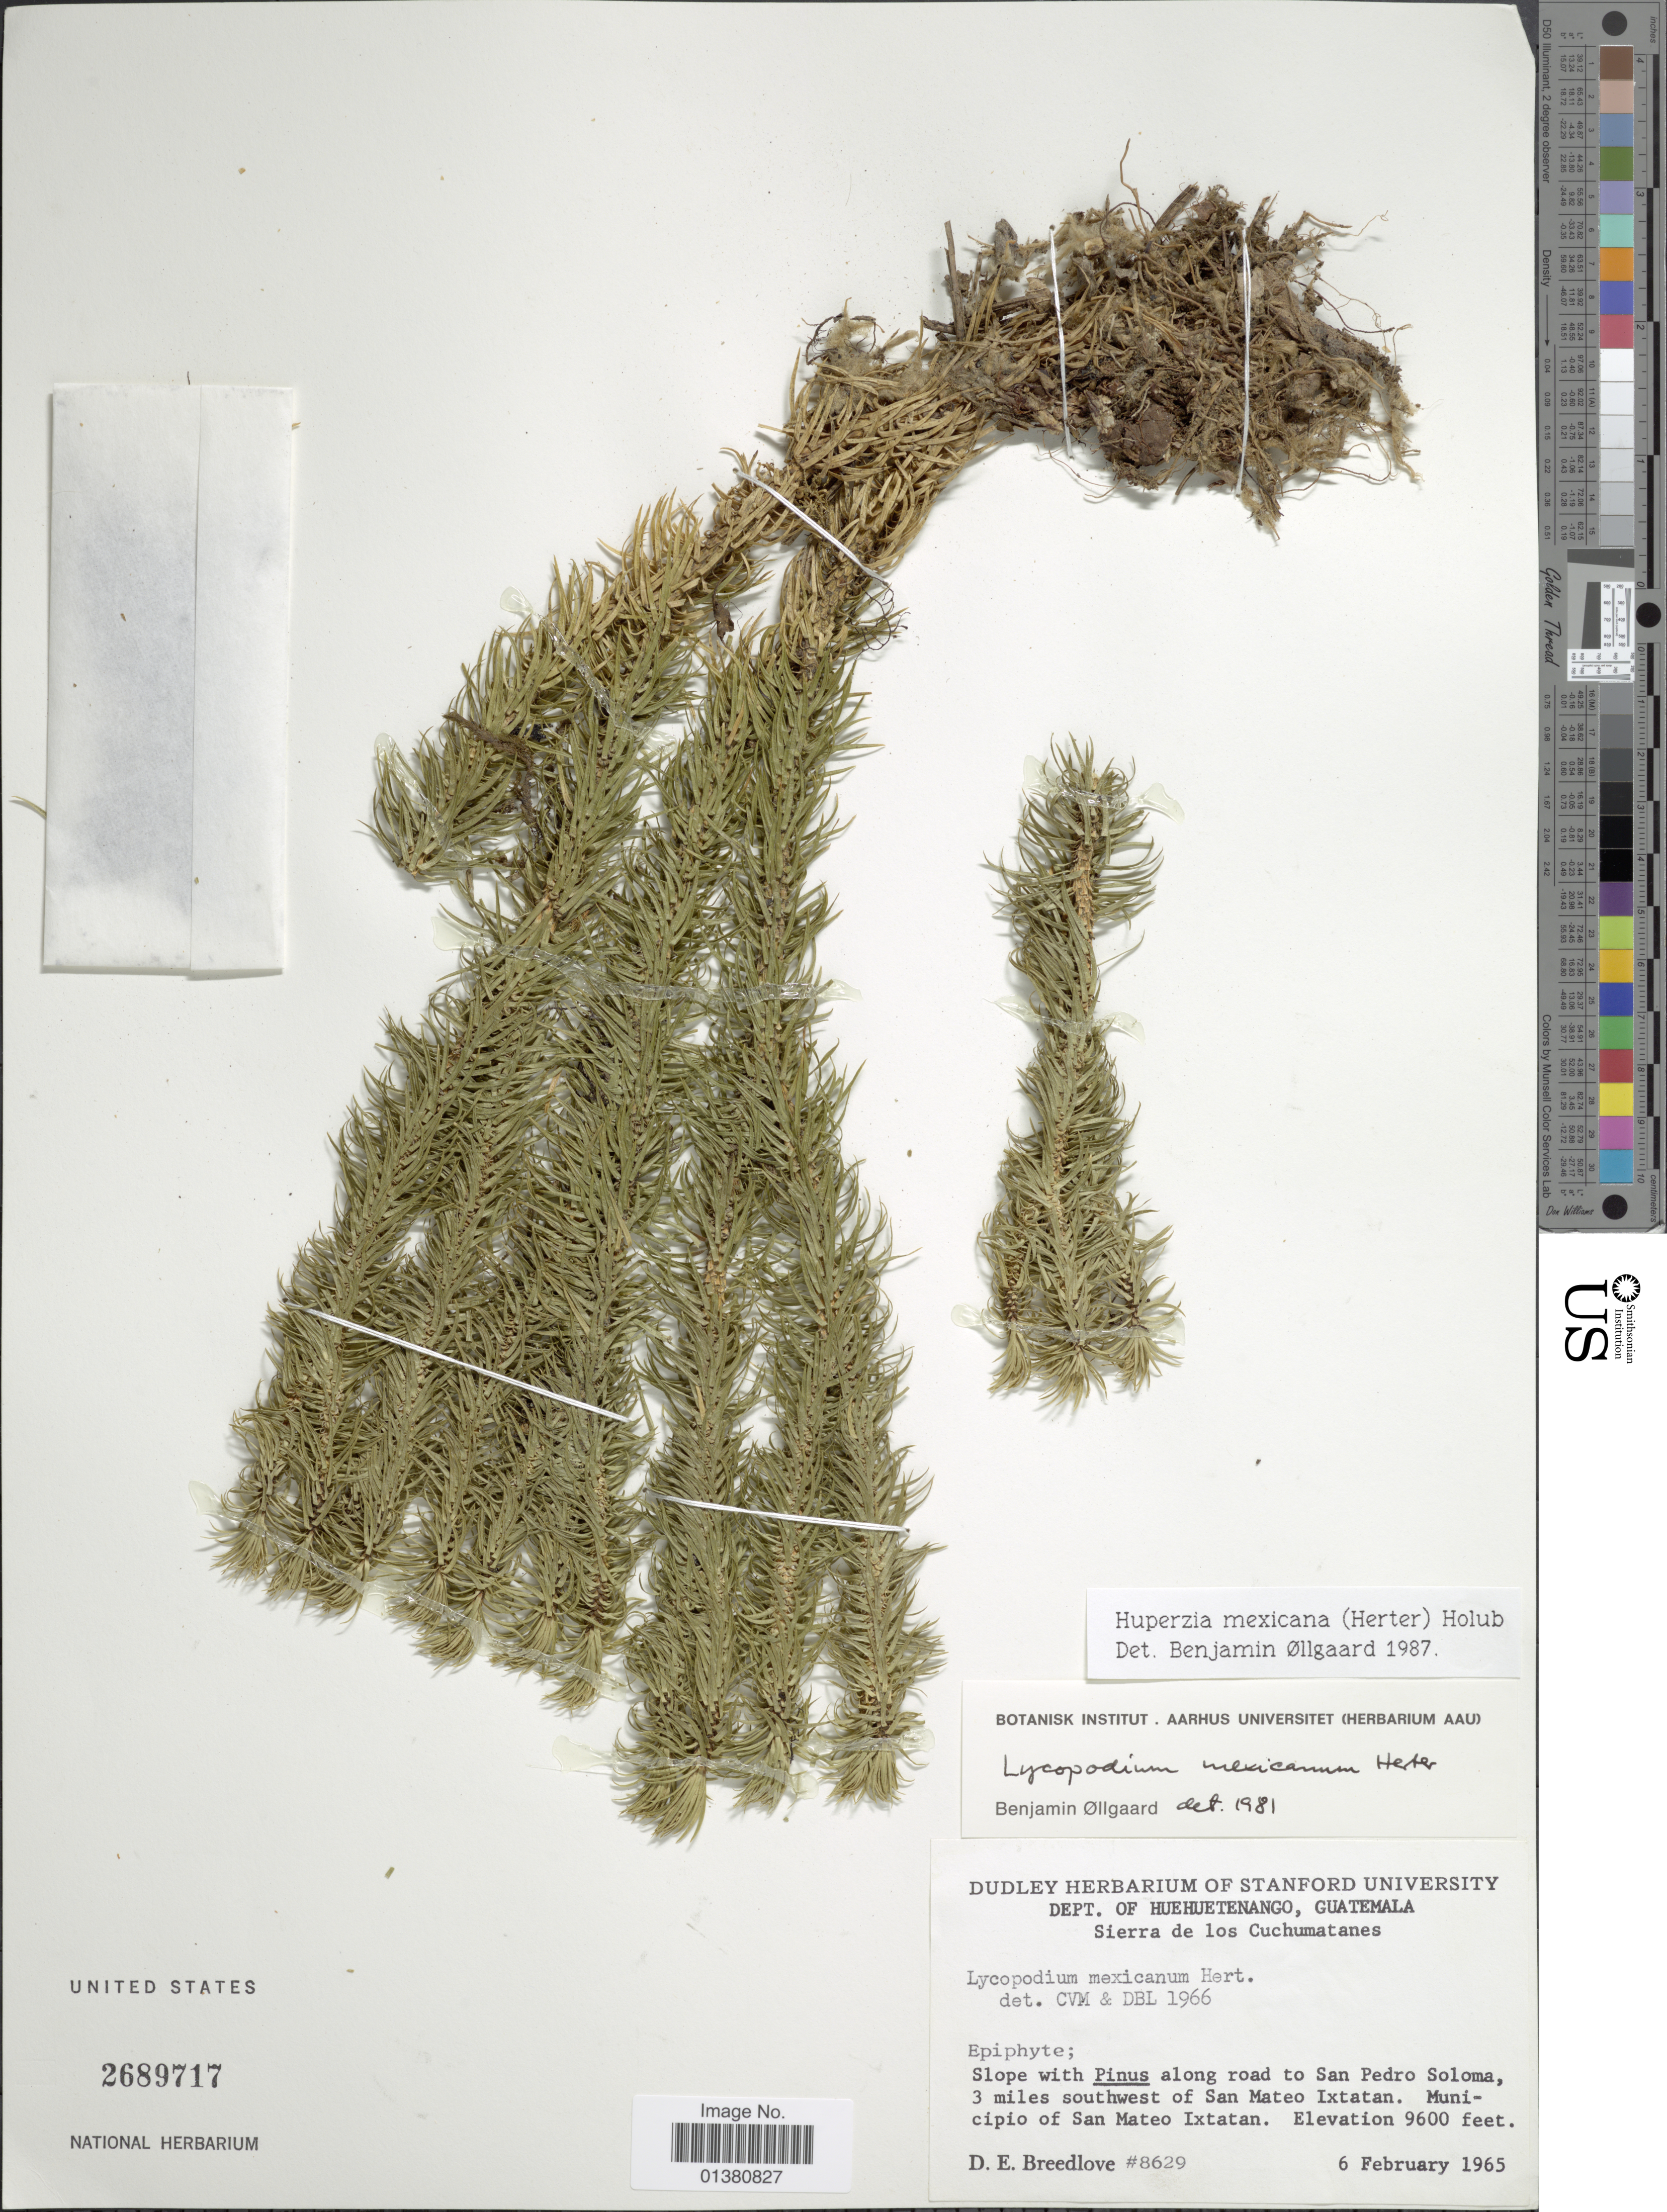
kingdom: Plantae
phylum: Tracheophyta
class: Lycopodiopsida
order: Lycopodiales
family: Lycopodiaceae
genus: Phlegmariurus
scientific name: Phlegmariurus mexicanus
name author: (Herter) B. Øllg.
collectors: D. E. Breedlove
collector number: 8629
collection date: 1965-02-06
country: Guatemala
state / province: Huehuetenango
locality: Dept. Huehuetenango, Sierra de los Cuchumatanes, Slope with Pinus along road to San Pedro Soloma, 3 miles southwest of San Mateo Ixtatan. Municipio of San Mateo Ixtatan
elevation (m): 2926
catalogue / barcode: US 2689717